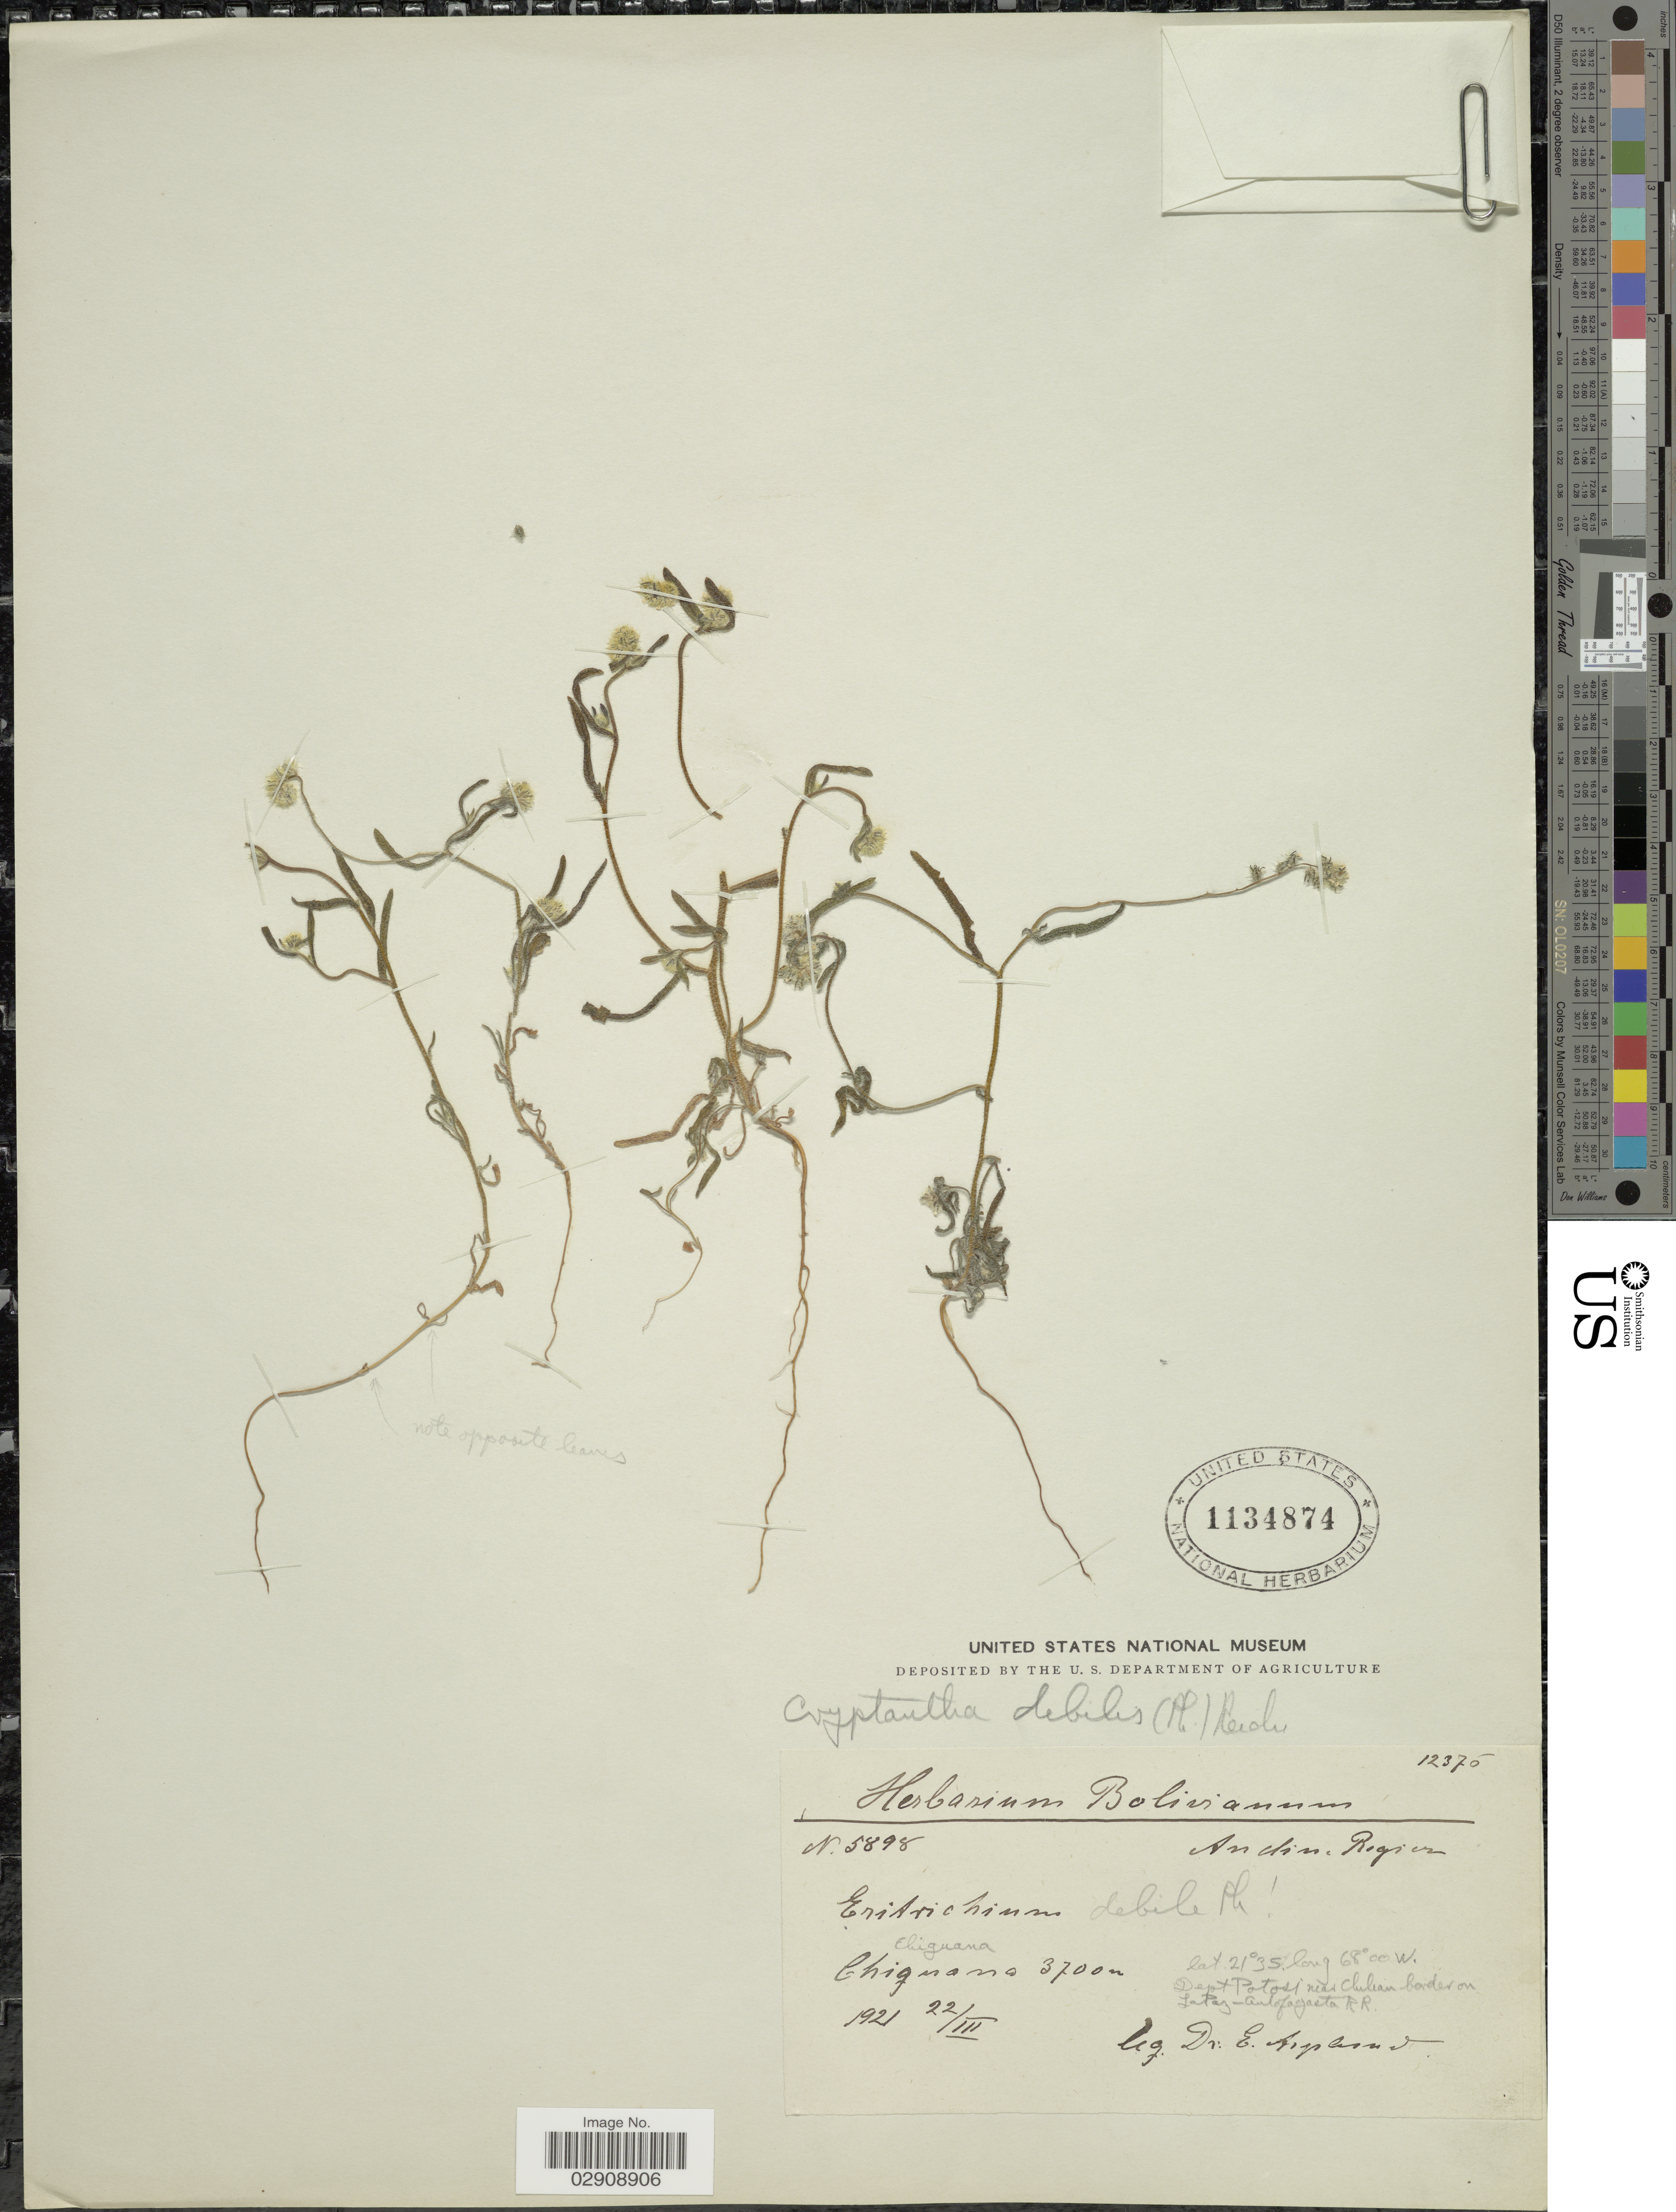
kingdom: Plantae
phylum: Tracheophyta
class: Magnoliopsida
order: Boraginales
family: Boraginaceae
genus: Cryptantha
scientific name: Cryptantha diffusa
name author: (Phil.) I.M. Johnst.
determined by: Moroni, Pablo, (SI), Instituto de Botanica Darwinion (ARGENTINA)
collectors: E. Asplund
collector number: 5898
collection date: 1921-03-22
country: Bolivia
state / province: Potosi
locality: Dept. Potosi near Chilean border on La Paz-Antofagasta R.R. Andine Region. Bolivia. Chiguana.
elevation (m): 3700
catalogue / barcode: US 1134874